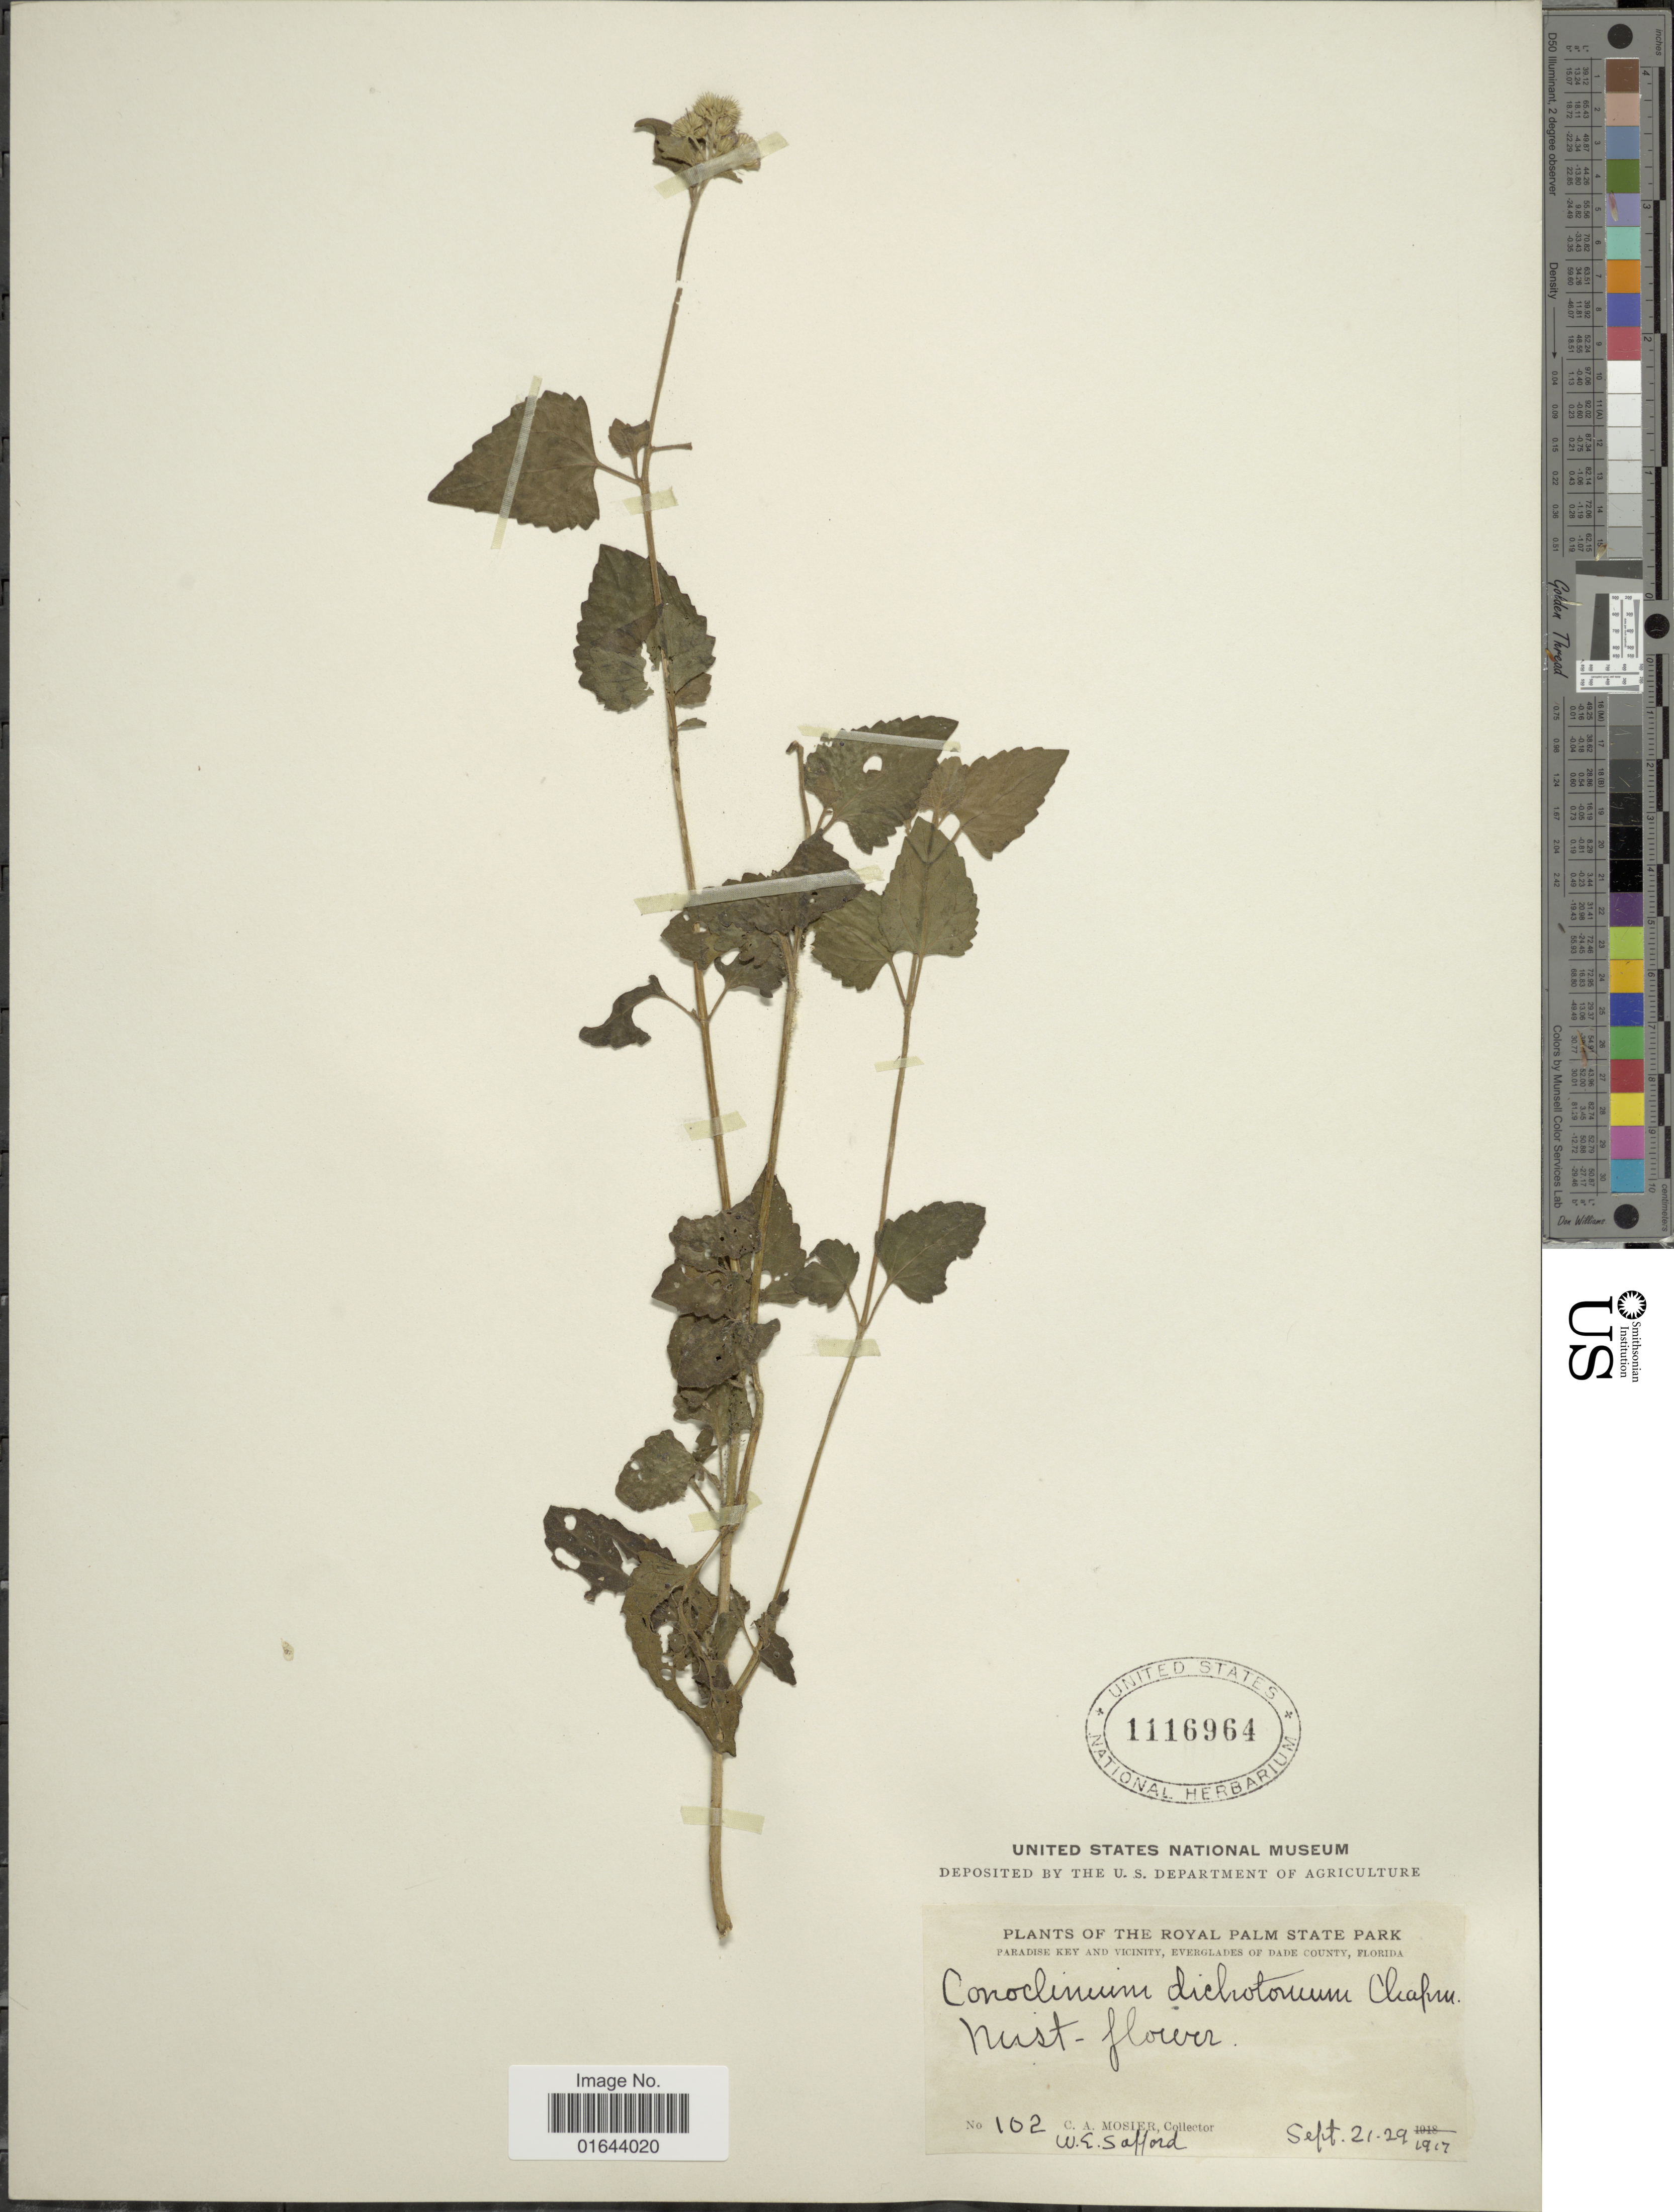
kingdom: Plantae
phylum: Tracheophyta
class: Magnoliopsida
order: Asterales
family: Asteraceae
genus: Conoclinium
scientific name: Conoclinium coelestinum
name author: (L.) DC.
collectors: C. A. Mosier & W. E. Safford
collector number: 102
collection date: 1917-09-21/1917-09-29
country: United States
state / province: Florida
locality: Royal Palm State Park. Paradose Key and Vicinity, Everglades of Dade County, Florida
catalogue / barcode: US 1116964